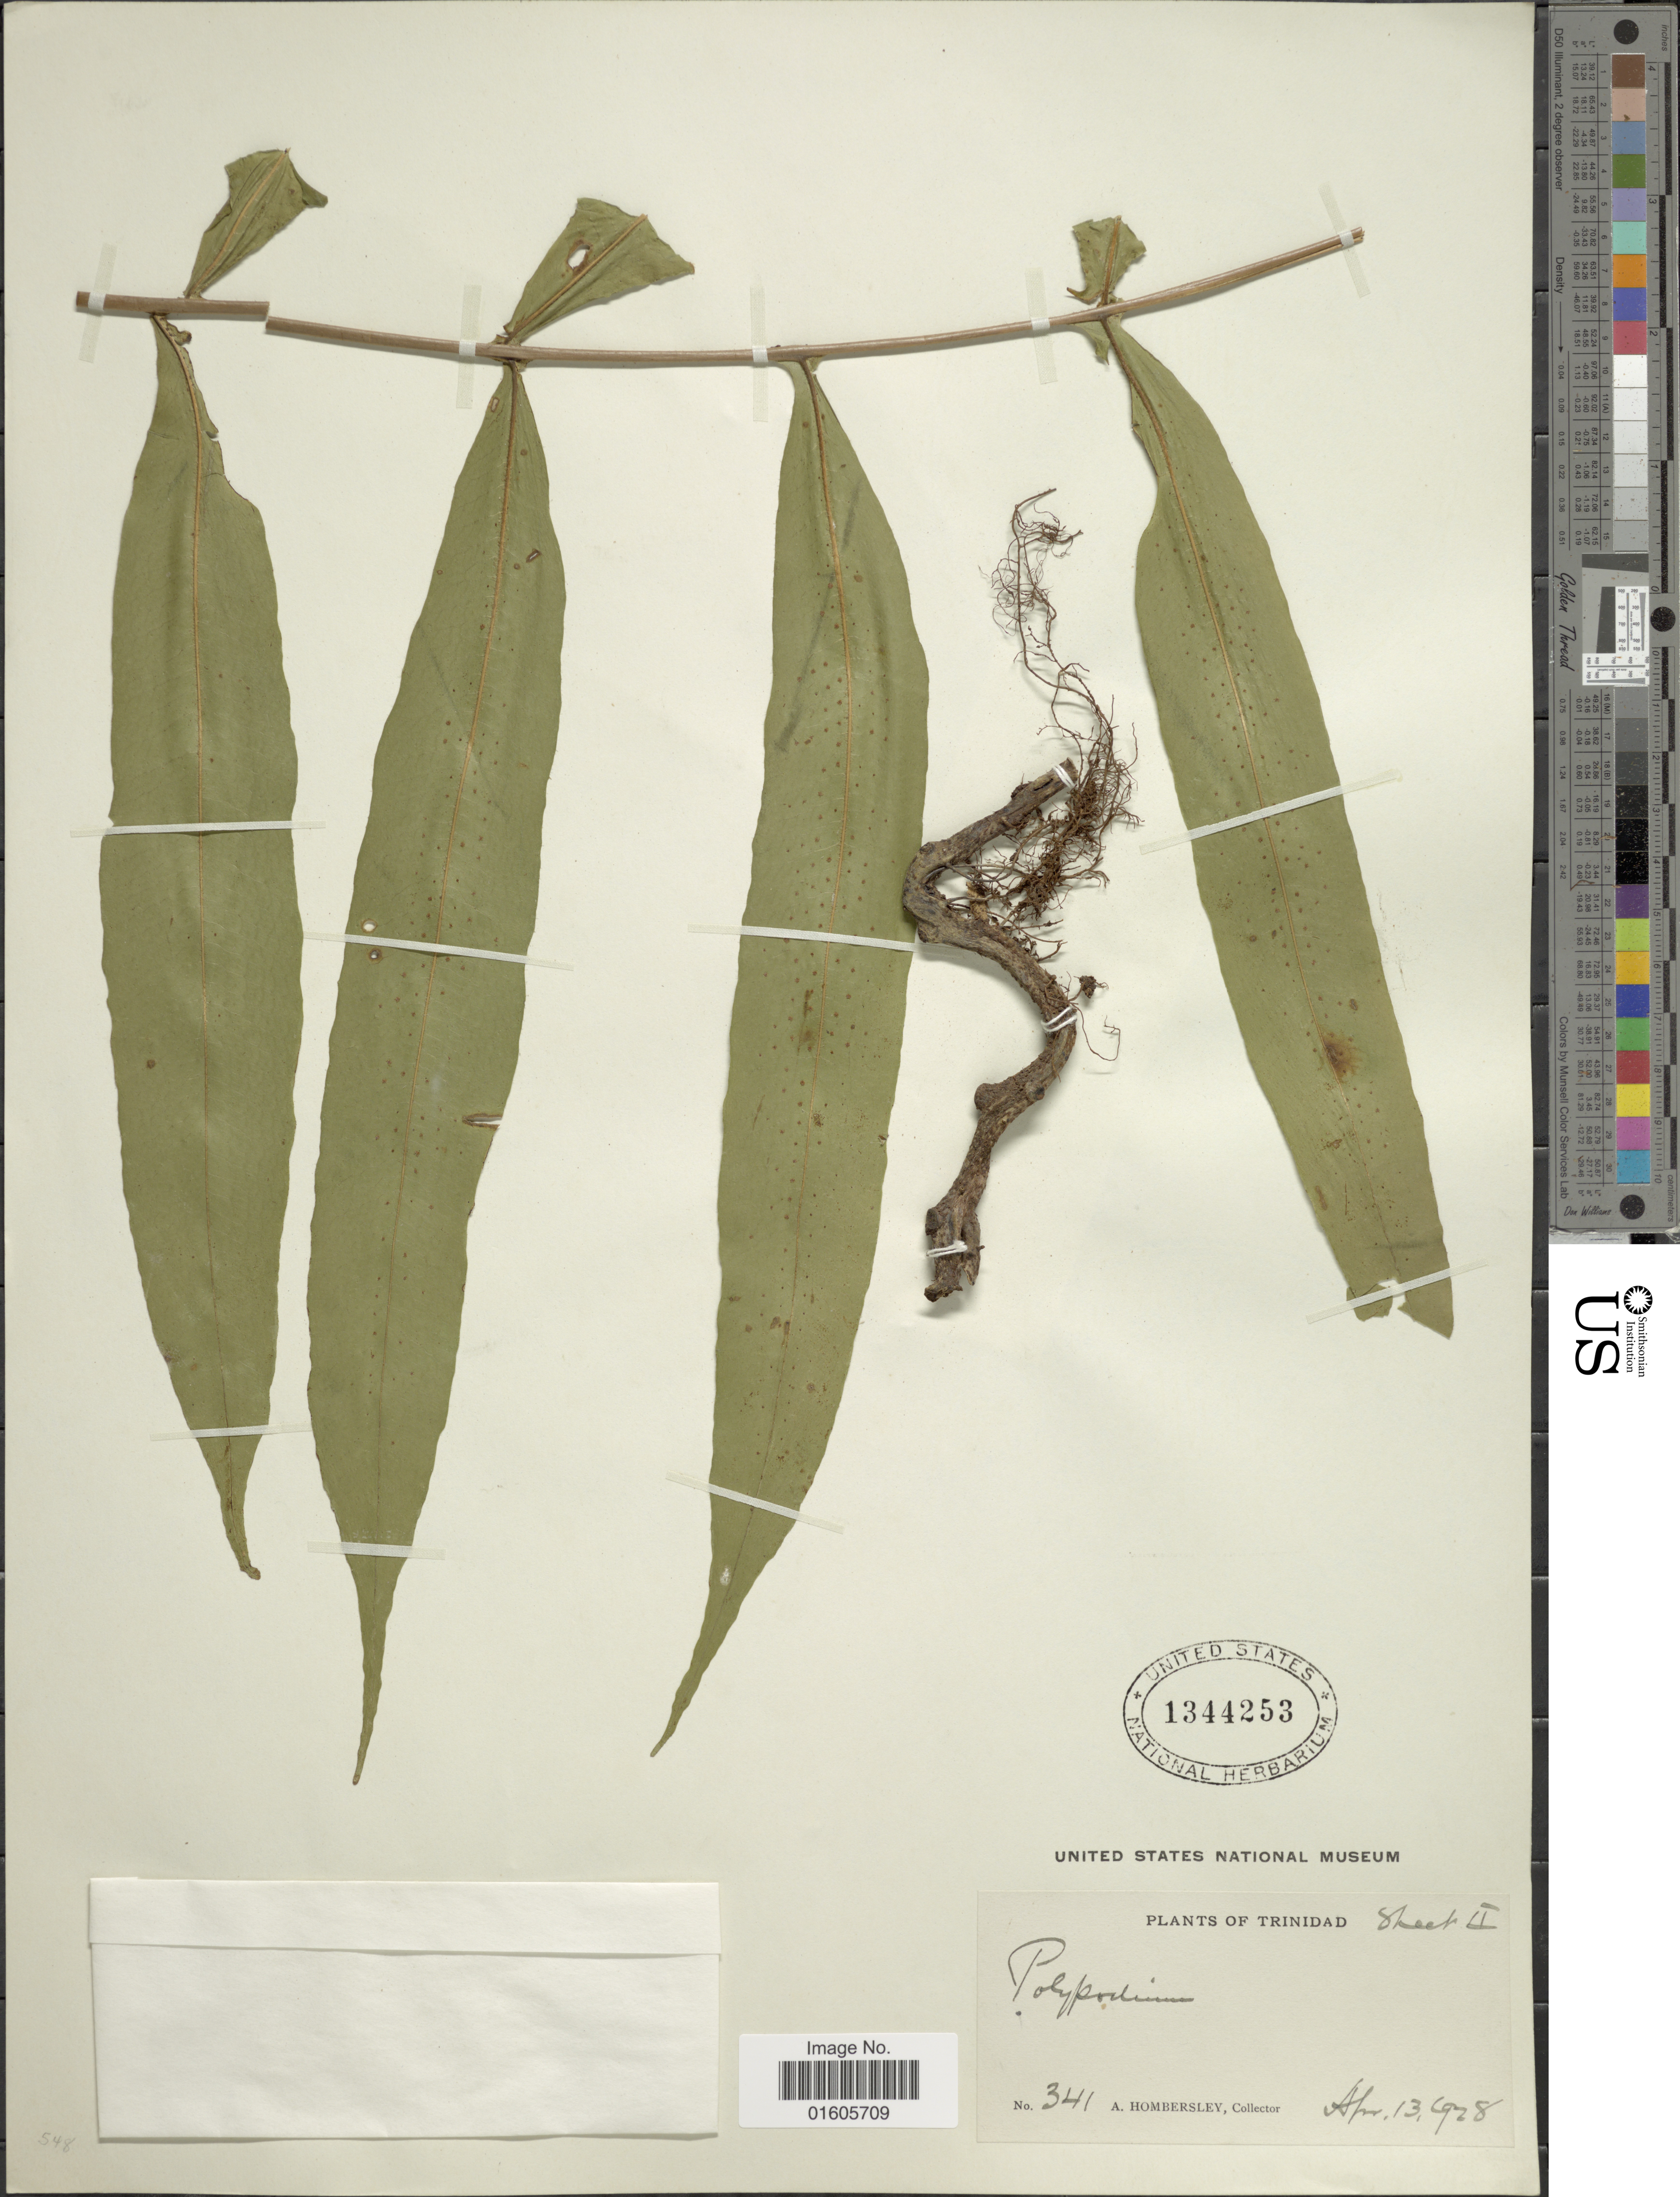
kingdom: Plantae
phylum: Tracheophyta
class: Polypodiopsida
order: Polypodiales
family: Polypodiaceae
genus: Serpocaulon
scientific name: Serpocaulon fraxinifolium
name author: (Jacq.) A.R. Sm.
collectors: A. Hombersley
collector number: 341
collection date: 1928-04-13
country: Trinidad and Tobago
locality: Trinidad.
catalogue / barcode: US 1344253